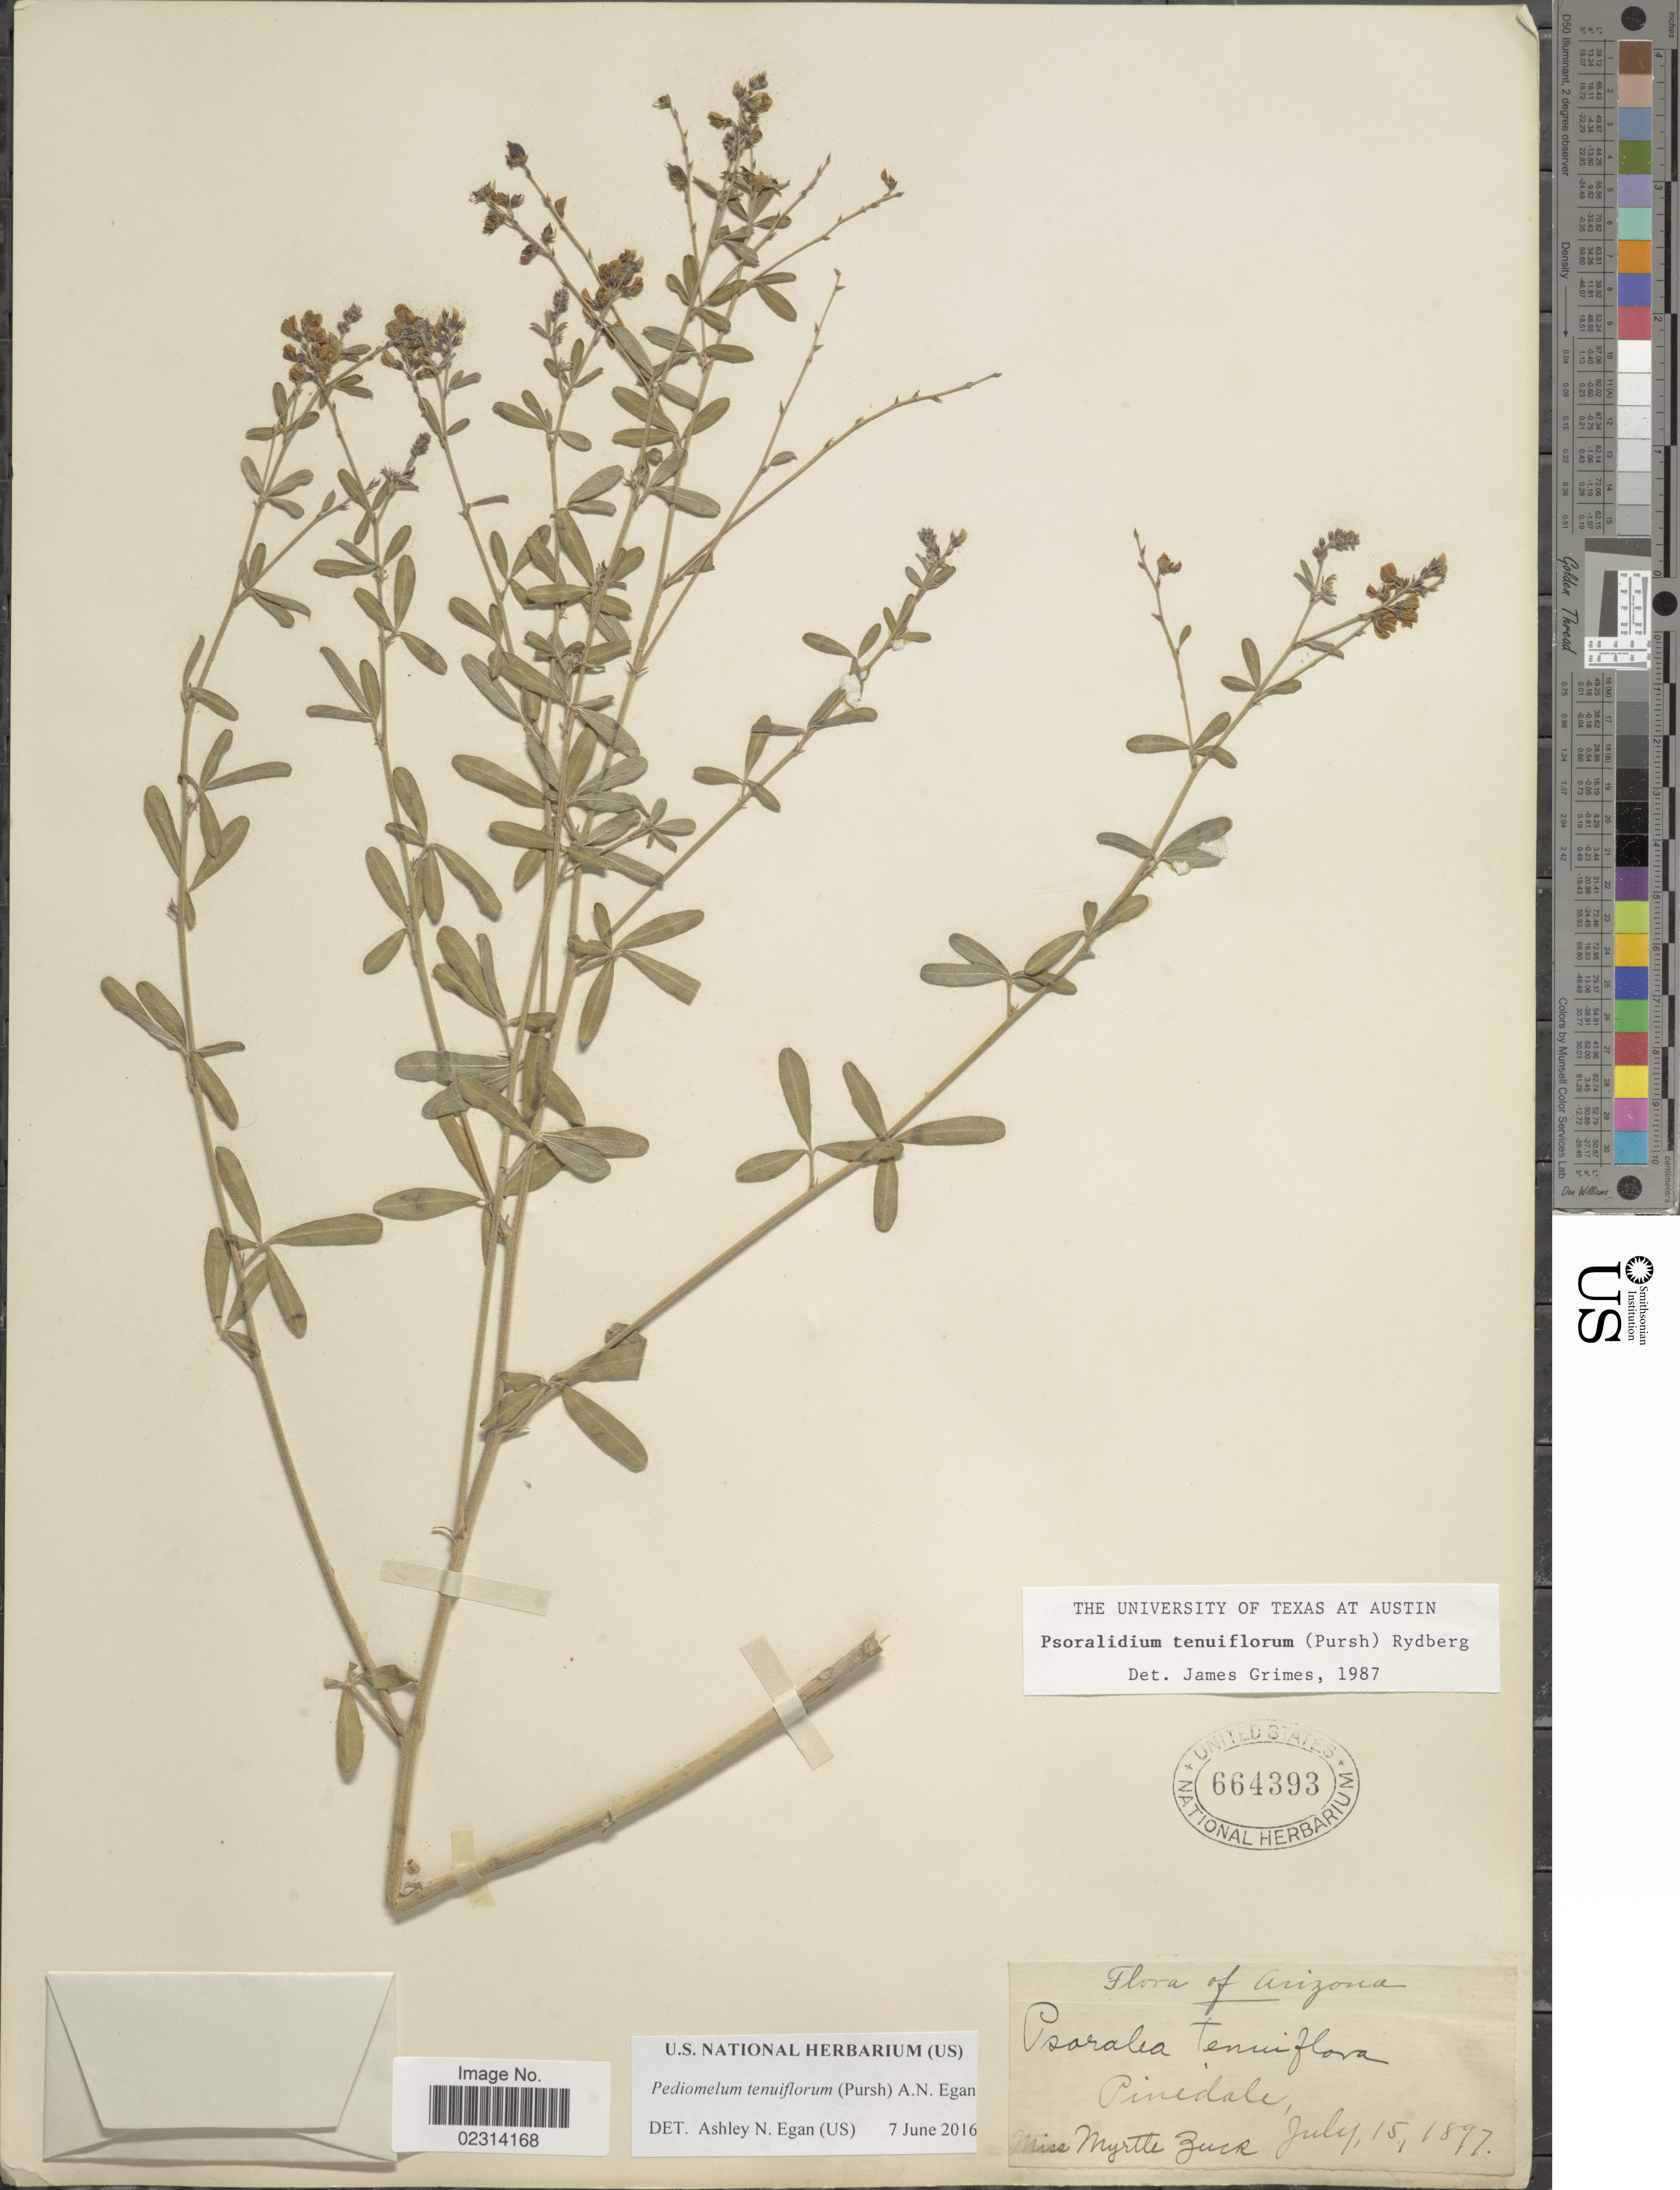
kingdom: Plantae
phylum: Tracheophyta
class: Magnoliopsida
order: Fabales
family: Fabaceae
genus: Psoralidium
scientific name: Psoralidium tenuiflorum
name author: (Pursh) Rydb.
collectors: M. Zuck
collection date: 1897-07-15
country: United States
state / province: Arizona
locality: Pinedale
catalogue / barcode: US 664393